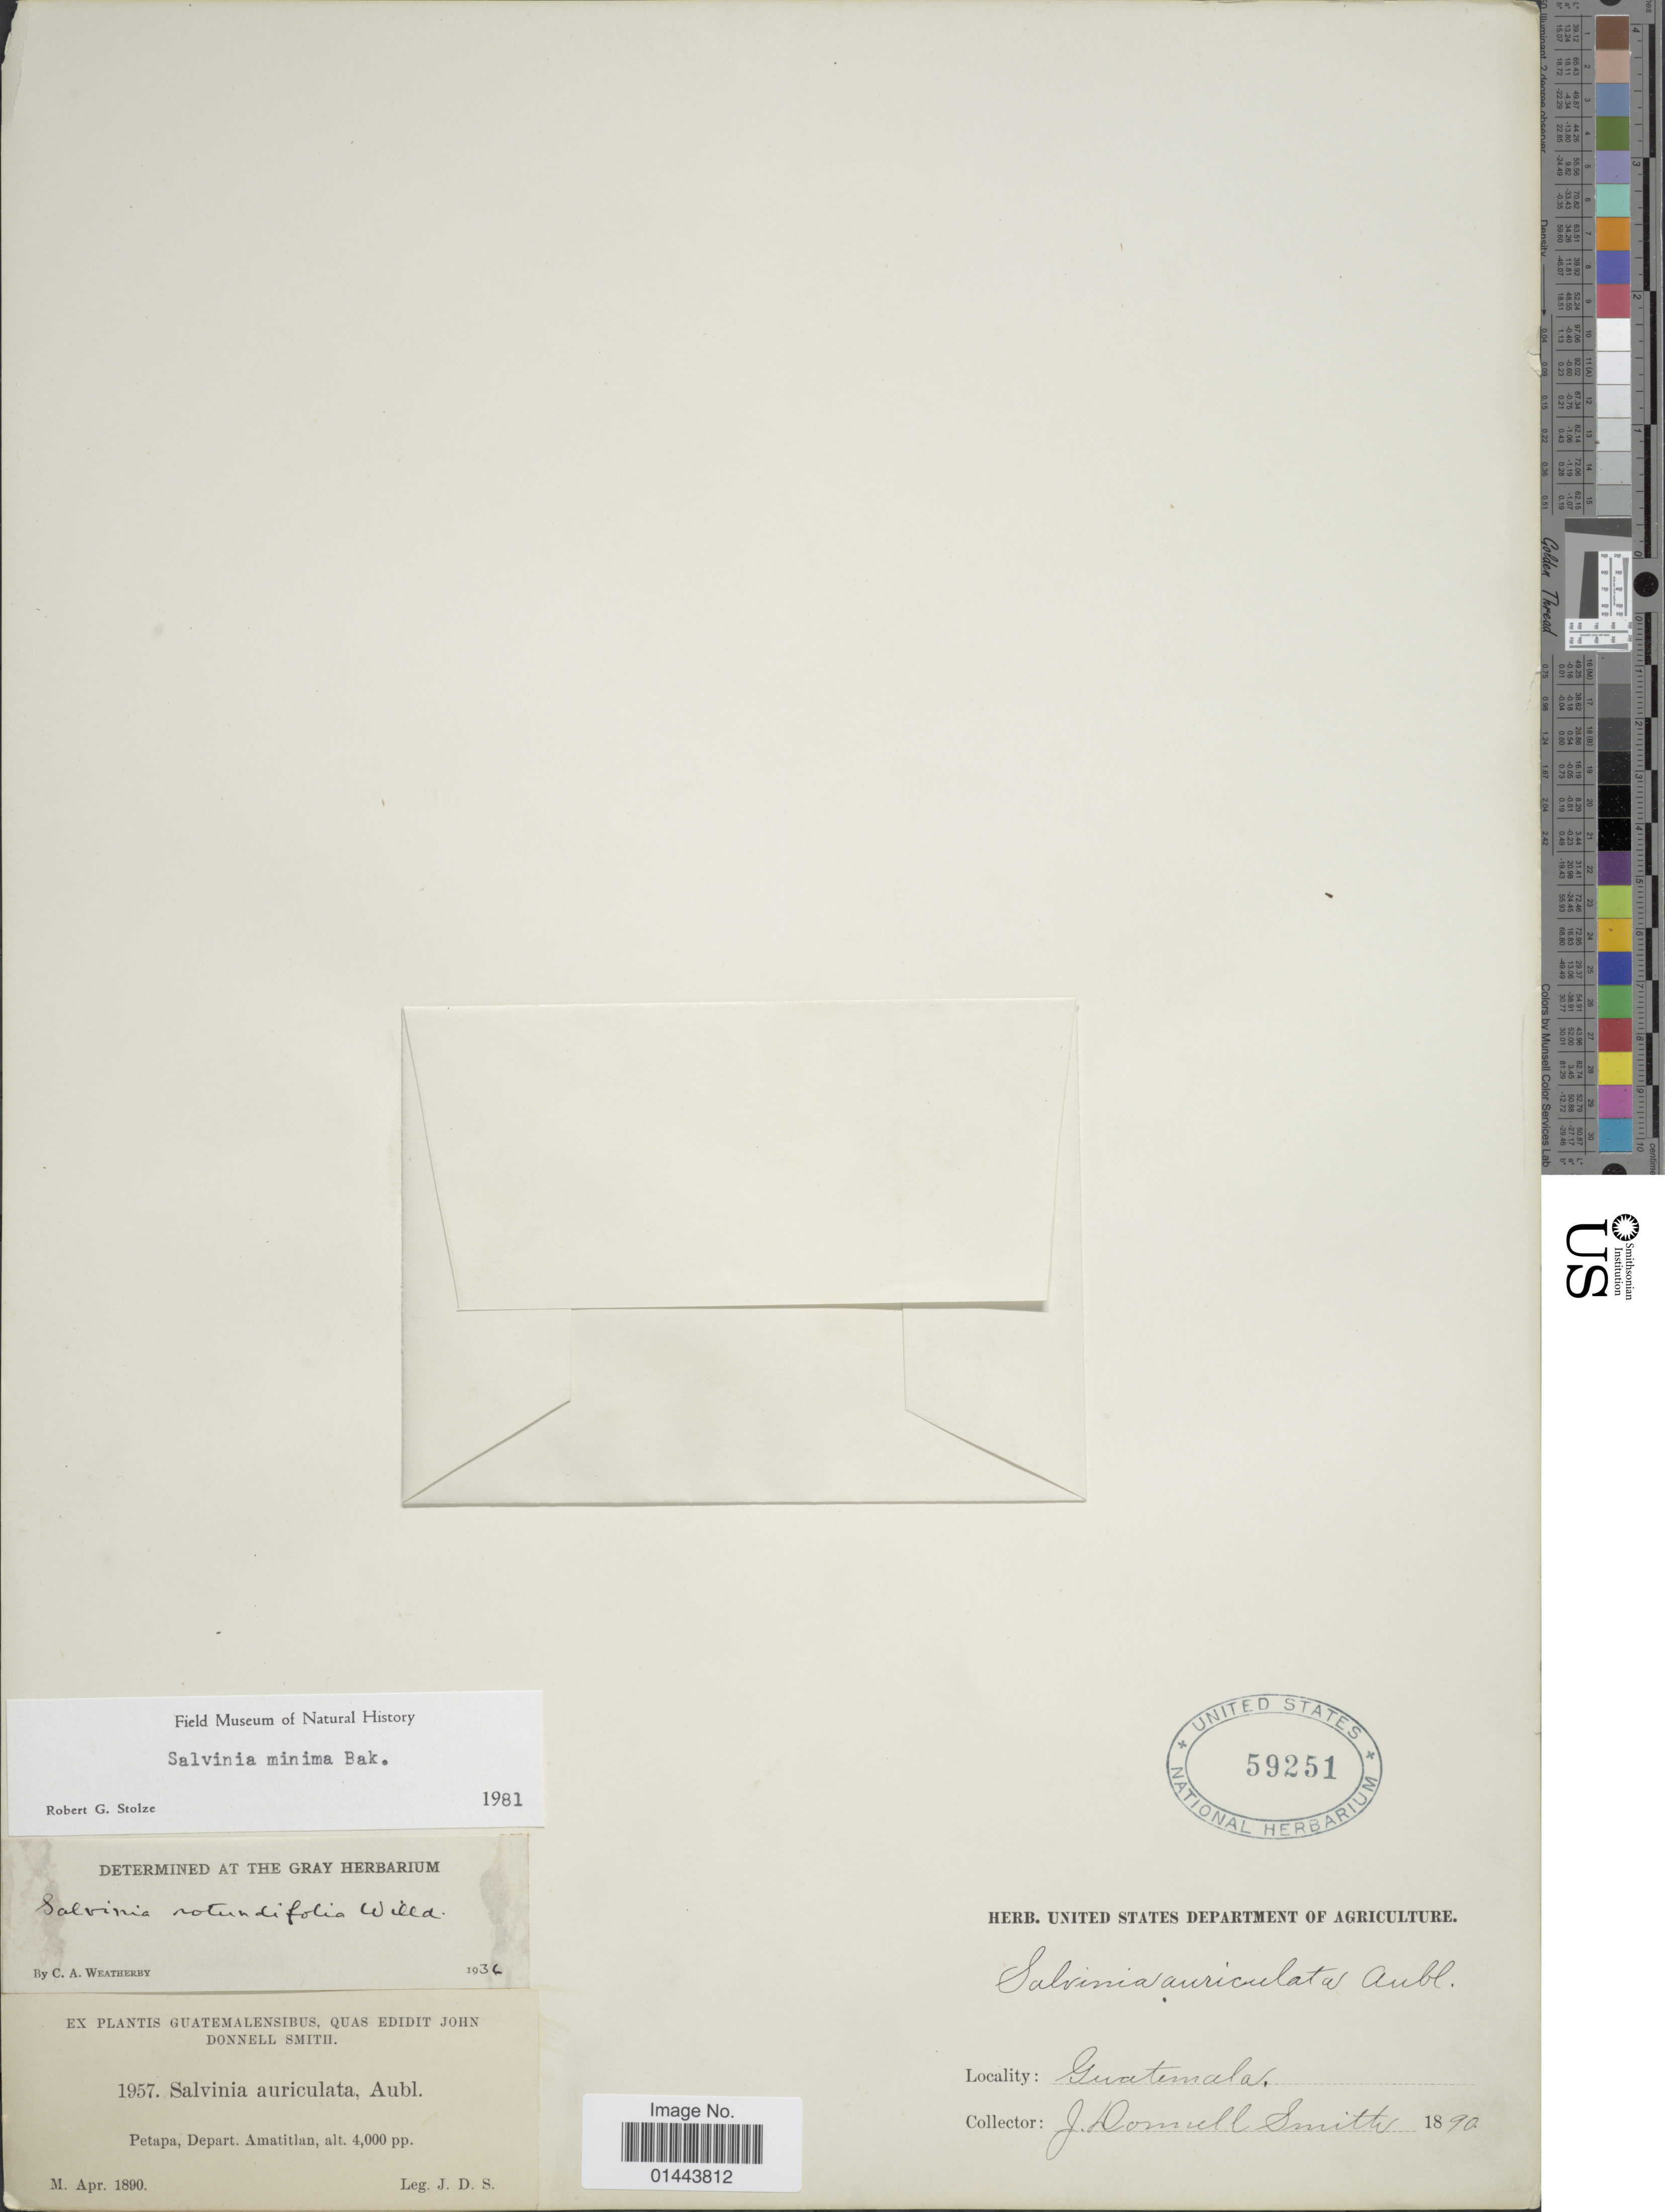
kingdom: Plantae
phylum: Tracheophyta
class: Polypodiopsida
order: Salviniales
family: Salviniaceae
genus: Salvinia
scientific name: Salvinia minima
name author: Baker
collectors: J. Donnell Smith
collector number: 1957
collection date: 1890-04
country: Guatemala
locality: Petapa, Depart. Amatitlan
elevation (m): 1219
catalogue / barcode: US 59251